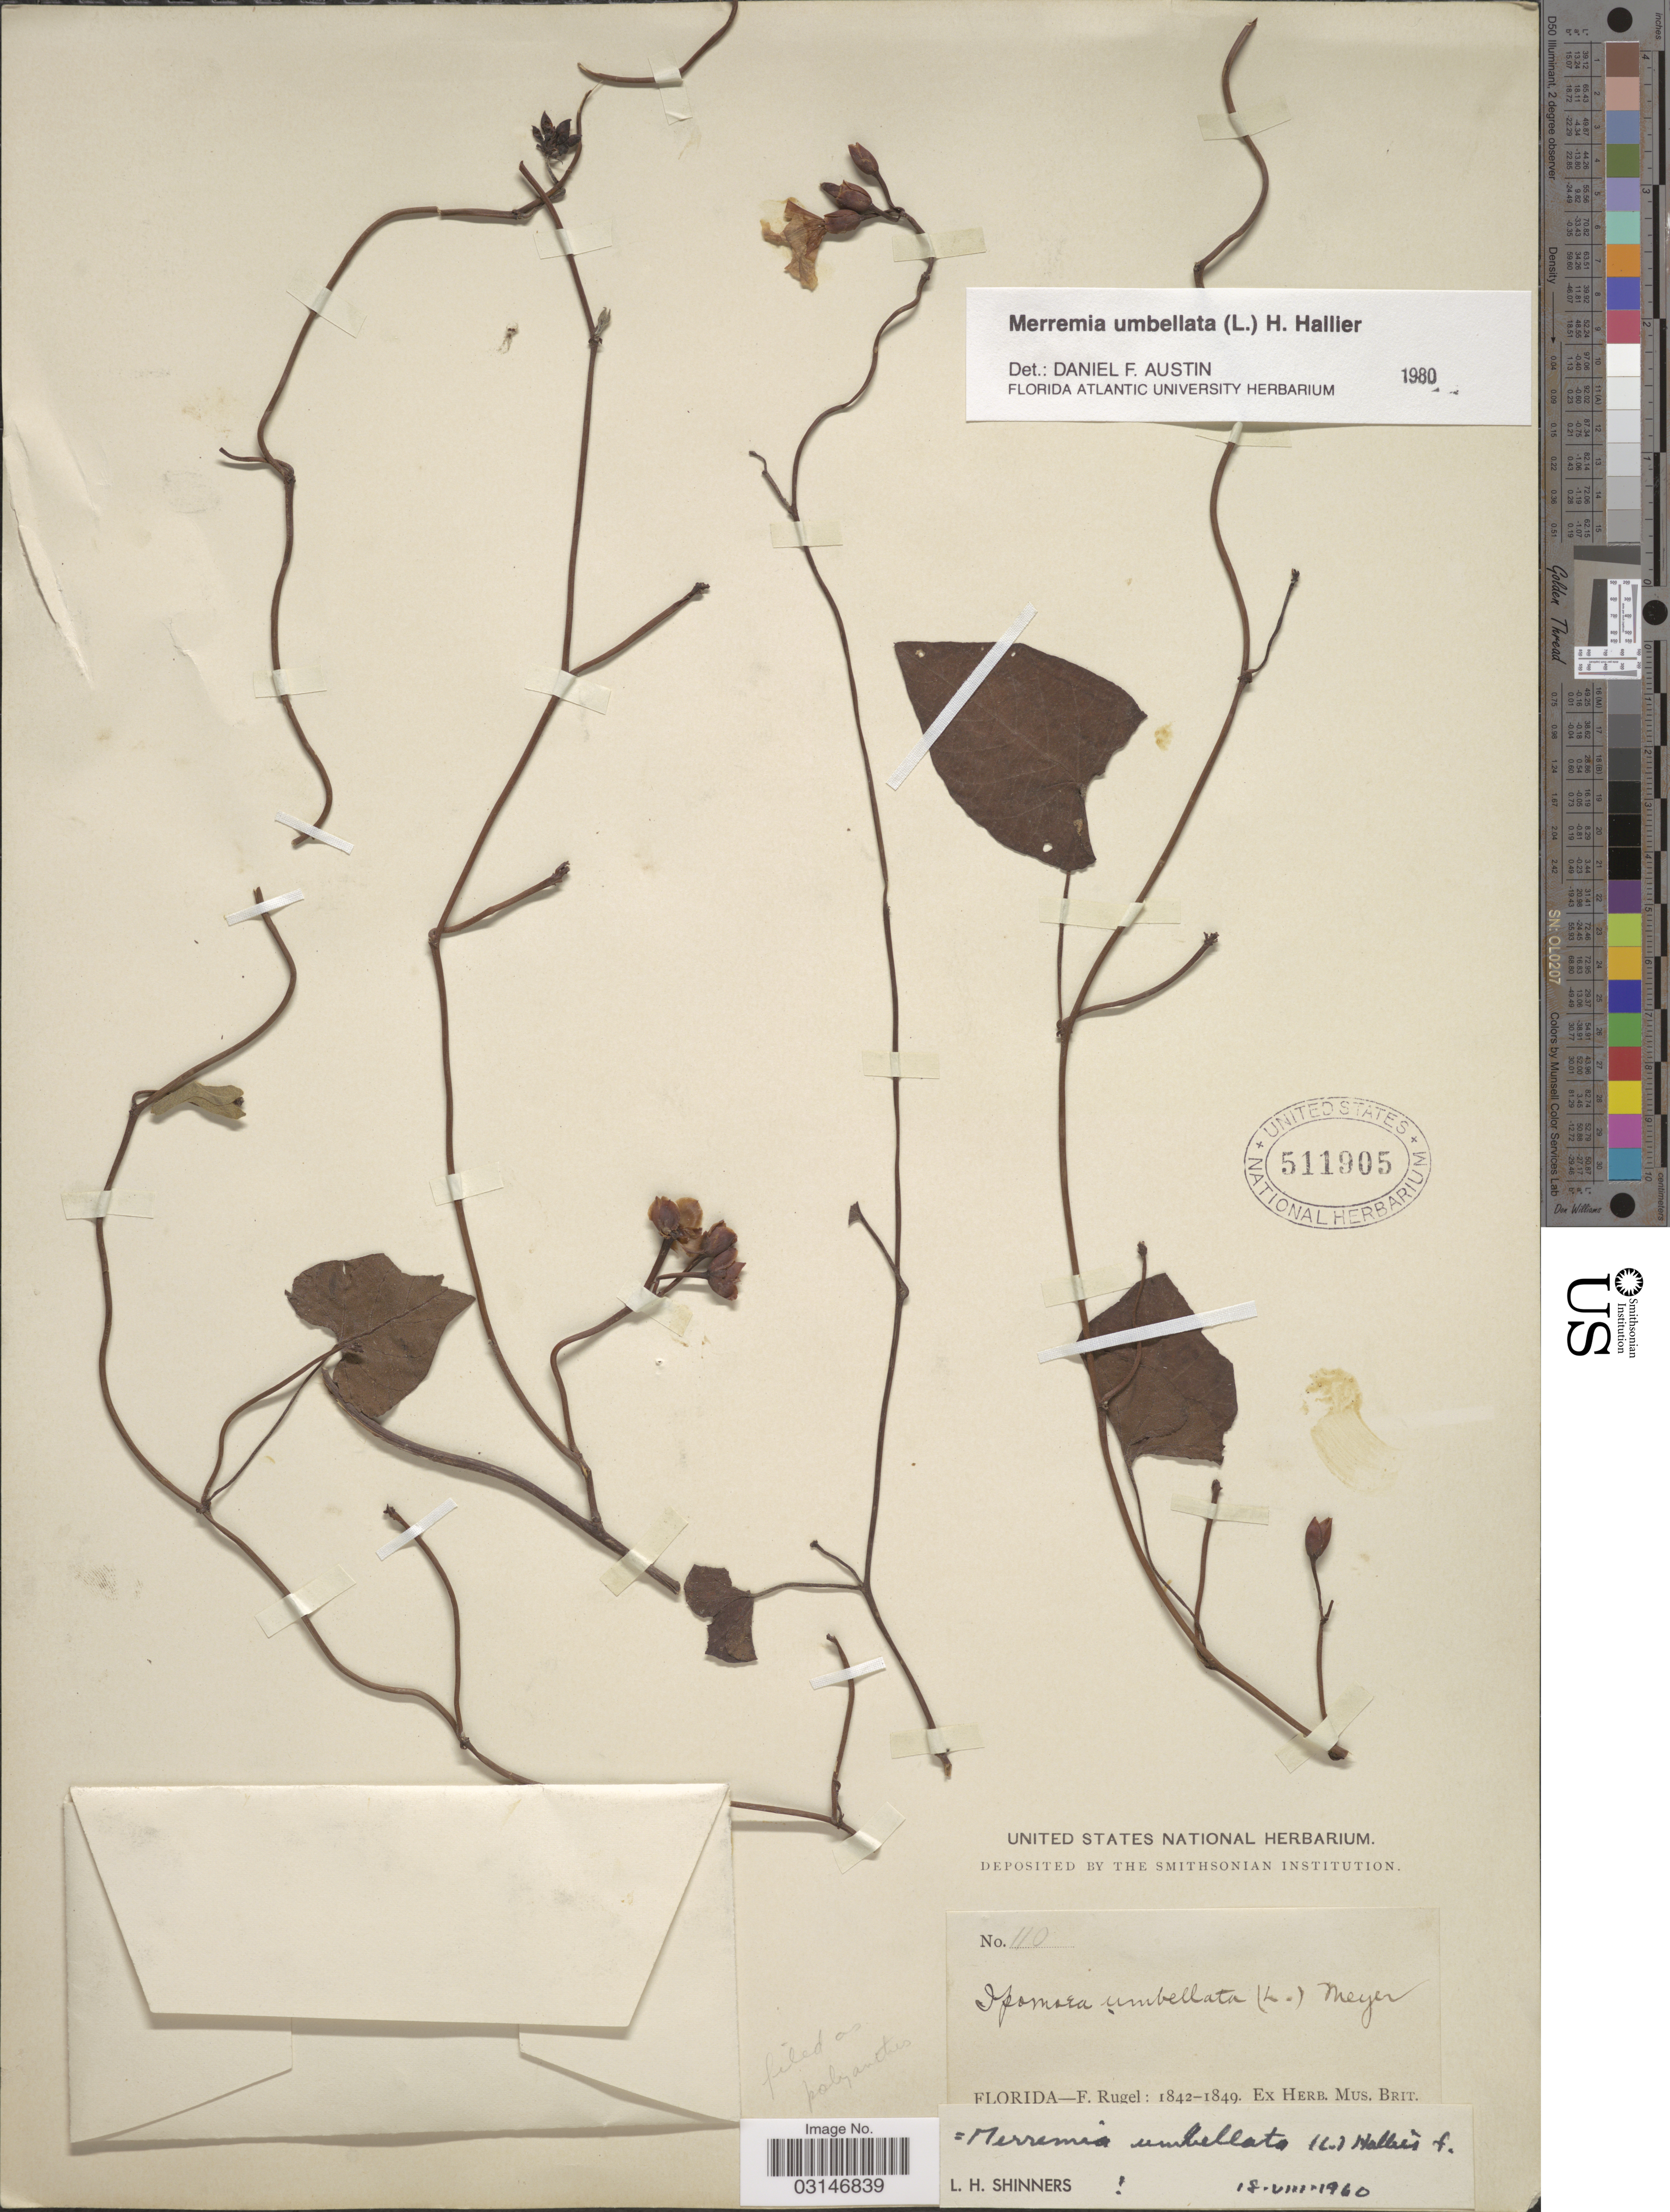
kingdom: Plantae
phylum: Tracheophyta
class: Magnoliopsida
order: Solanales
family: Convolvulaceae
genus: Camonea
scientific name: Camonea umbellata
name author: (L.) A. R. Simões & Staples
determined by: Strong, Mark T., (BOT), Smithsonian Institution - National Museum of Natural History (UNITED STATES)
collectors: F. Rugel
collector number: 110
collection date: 1842/1849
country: United States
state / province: Florida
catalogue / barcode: US 511905